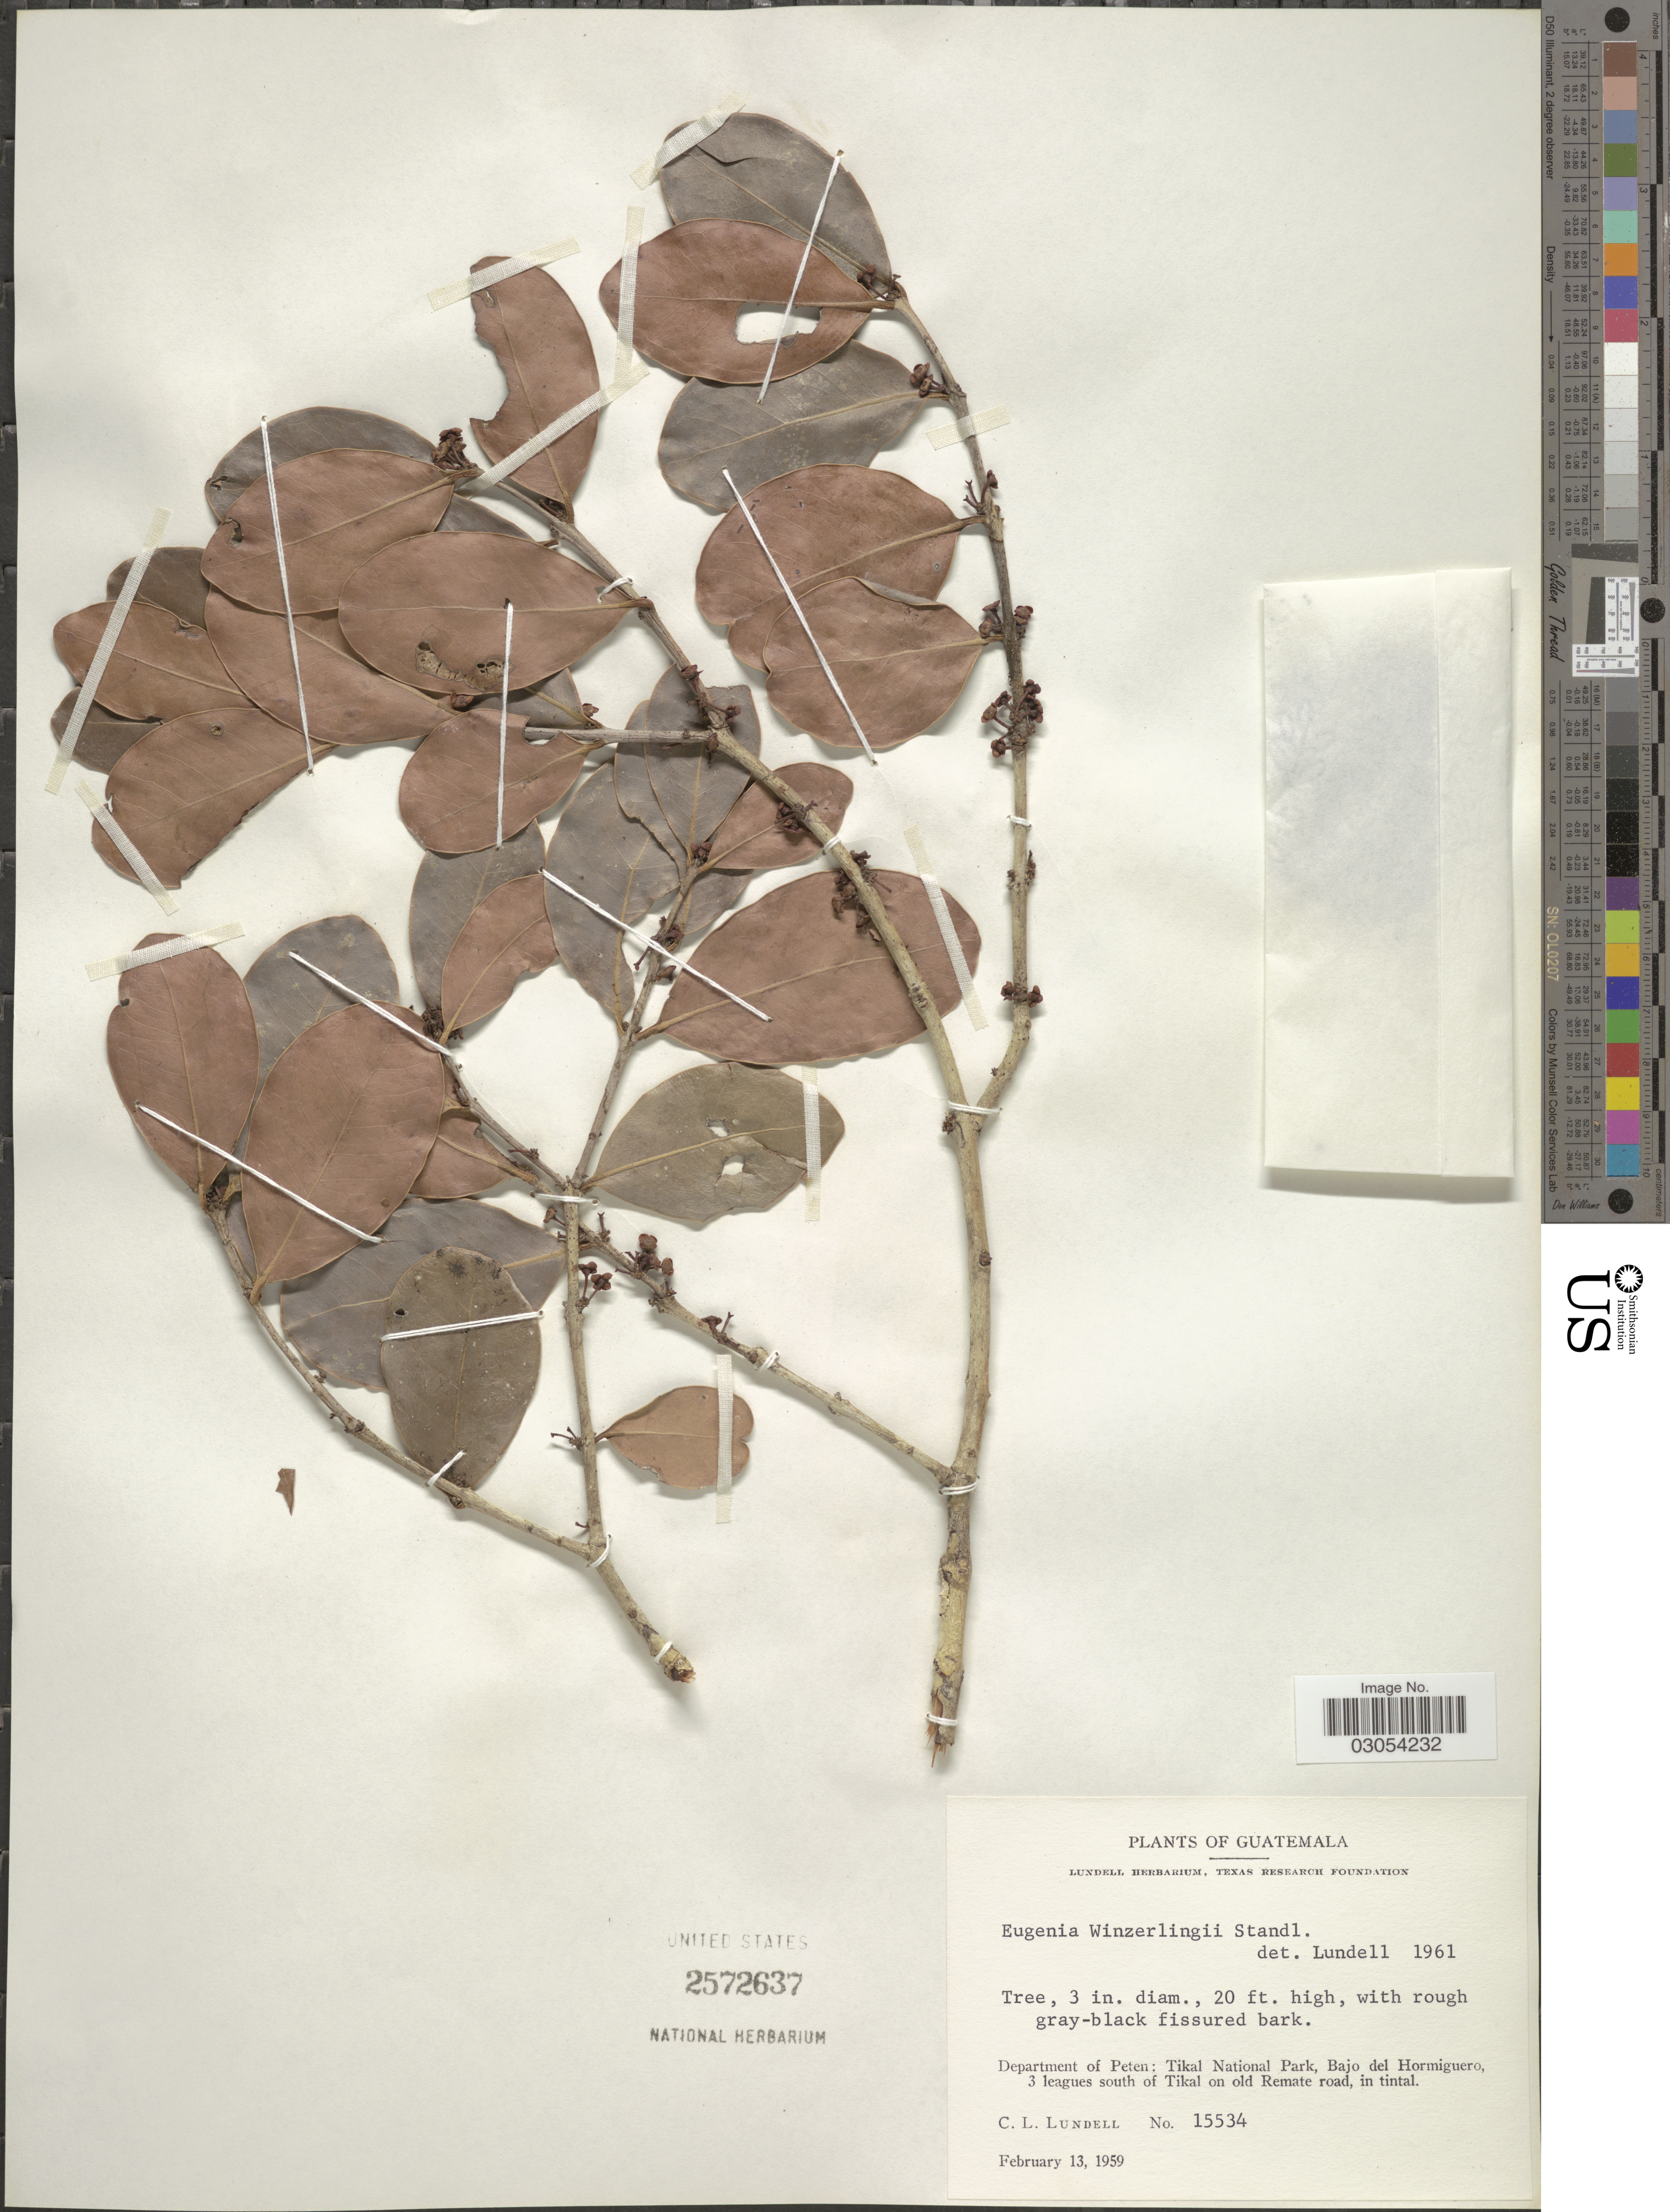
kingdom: Plantae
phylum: Tracheophyta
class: Magnoliopsida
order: Myrtales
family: Myrtaceae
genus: Eugenia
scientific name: Eugenia winzerlingii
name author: Standl.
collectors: C. L. Lundell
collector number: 15534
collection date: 1959-02-13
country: Guatemala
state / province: El Petén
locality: Department of Peten: Tikal National Park, Bajo del Hormiguero, 3 leagues south of Tikal on old Remate road, in tintal.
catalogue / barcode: US 2572637